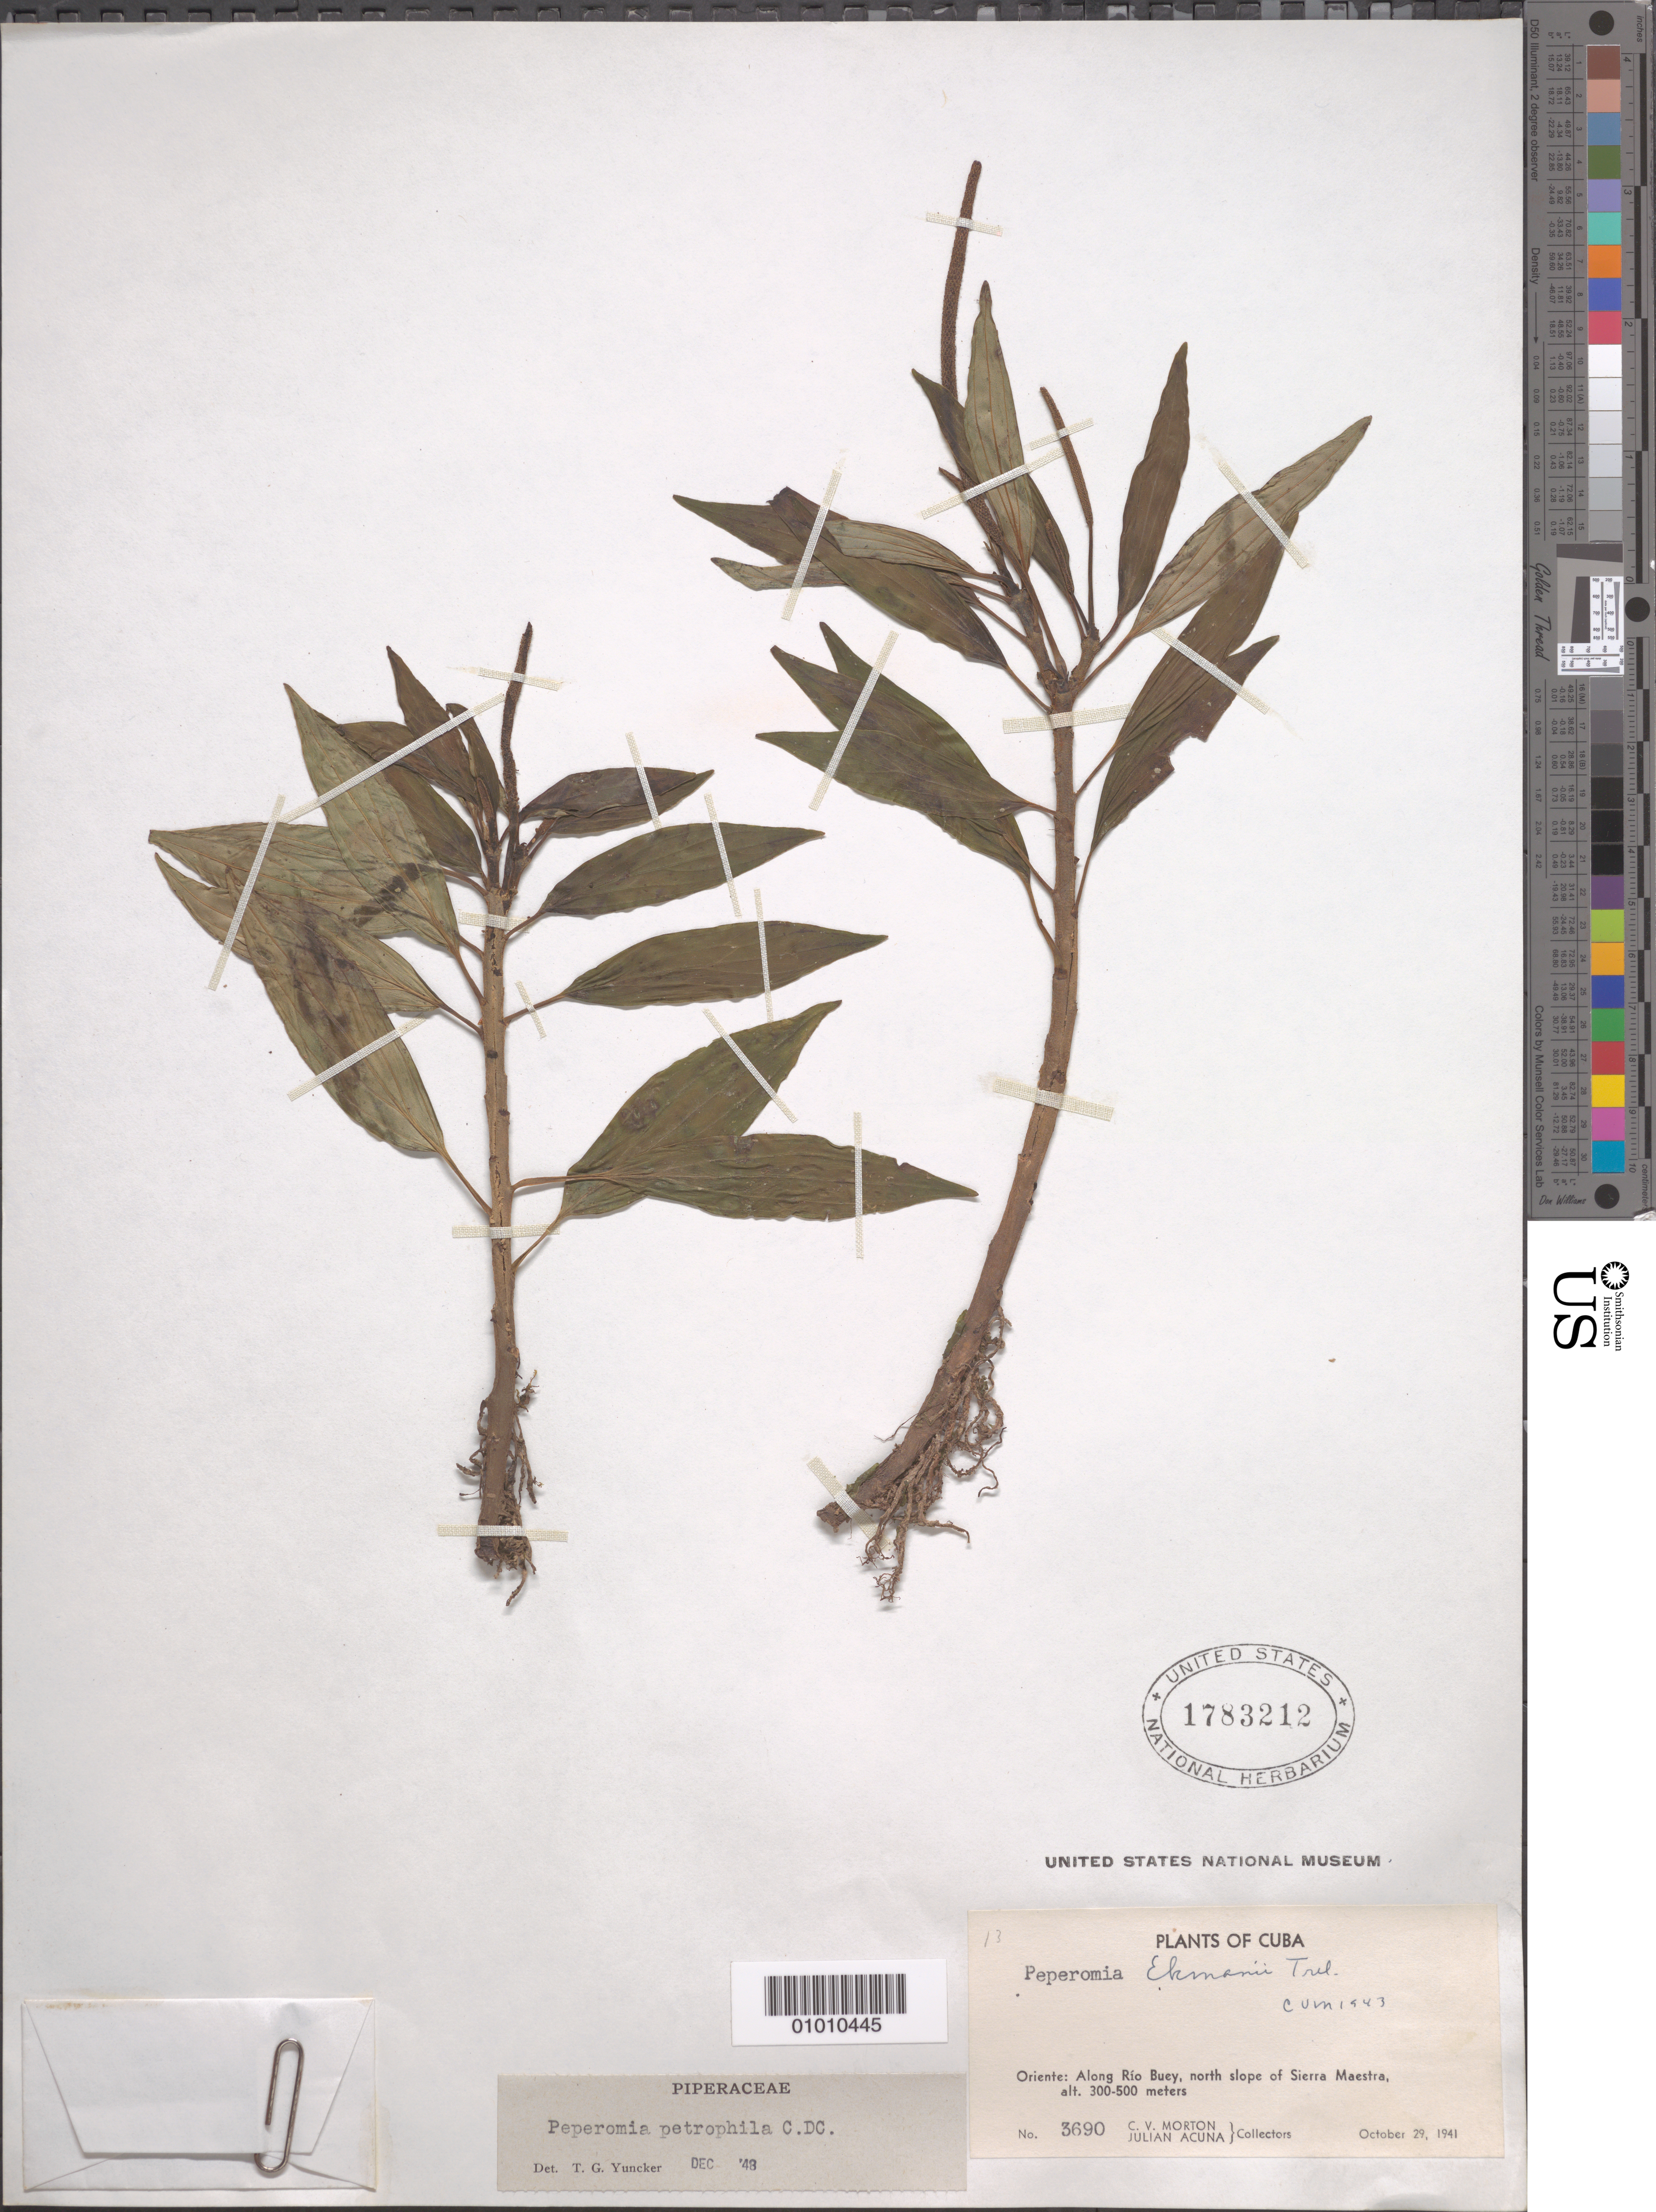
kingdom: Plantae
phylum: Tracheophyta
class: Magnoliopsida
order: Piperales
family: Piperaceae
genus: Peperomia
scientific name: Peperomia petrophila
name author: C. DC.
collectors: C. V. Morton & J. Acuña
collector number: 3690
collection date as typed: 29 Oct 1941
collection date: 1941-10-29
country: Cuba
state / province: Granma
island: Cuba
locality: Along Rio Buey, N slope of Sierra Maestra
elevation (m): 300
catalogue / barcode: US 1783212